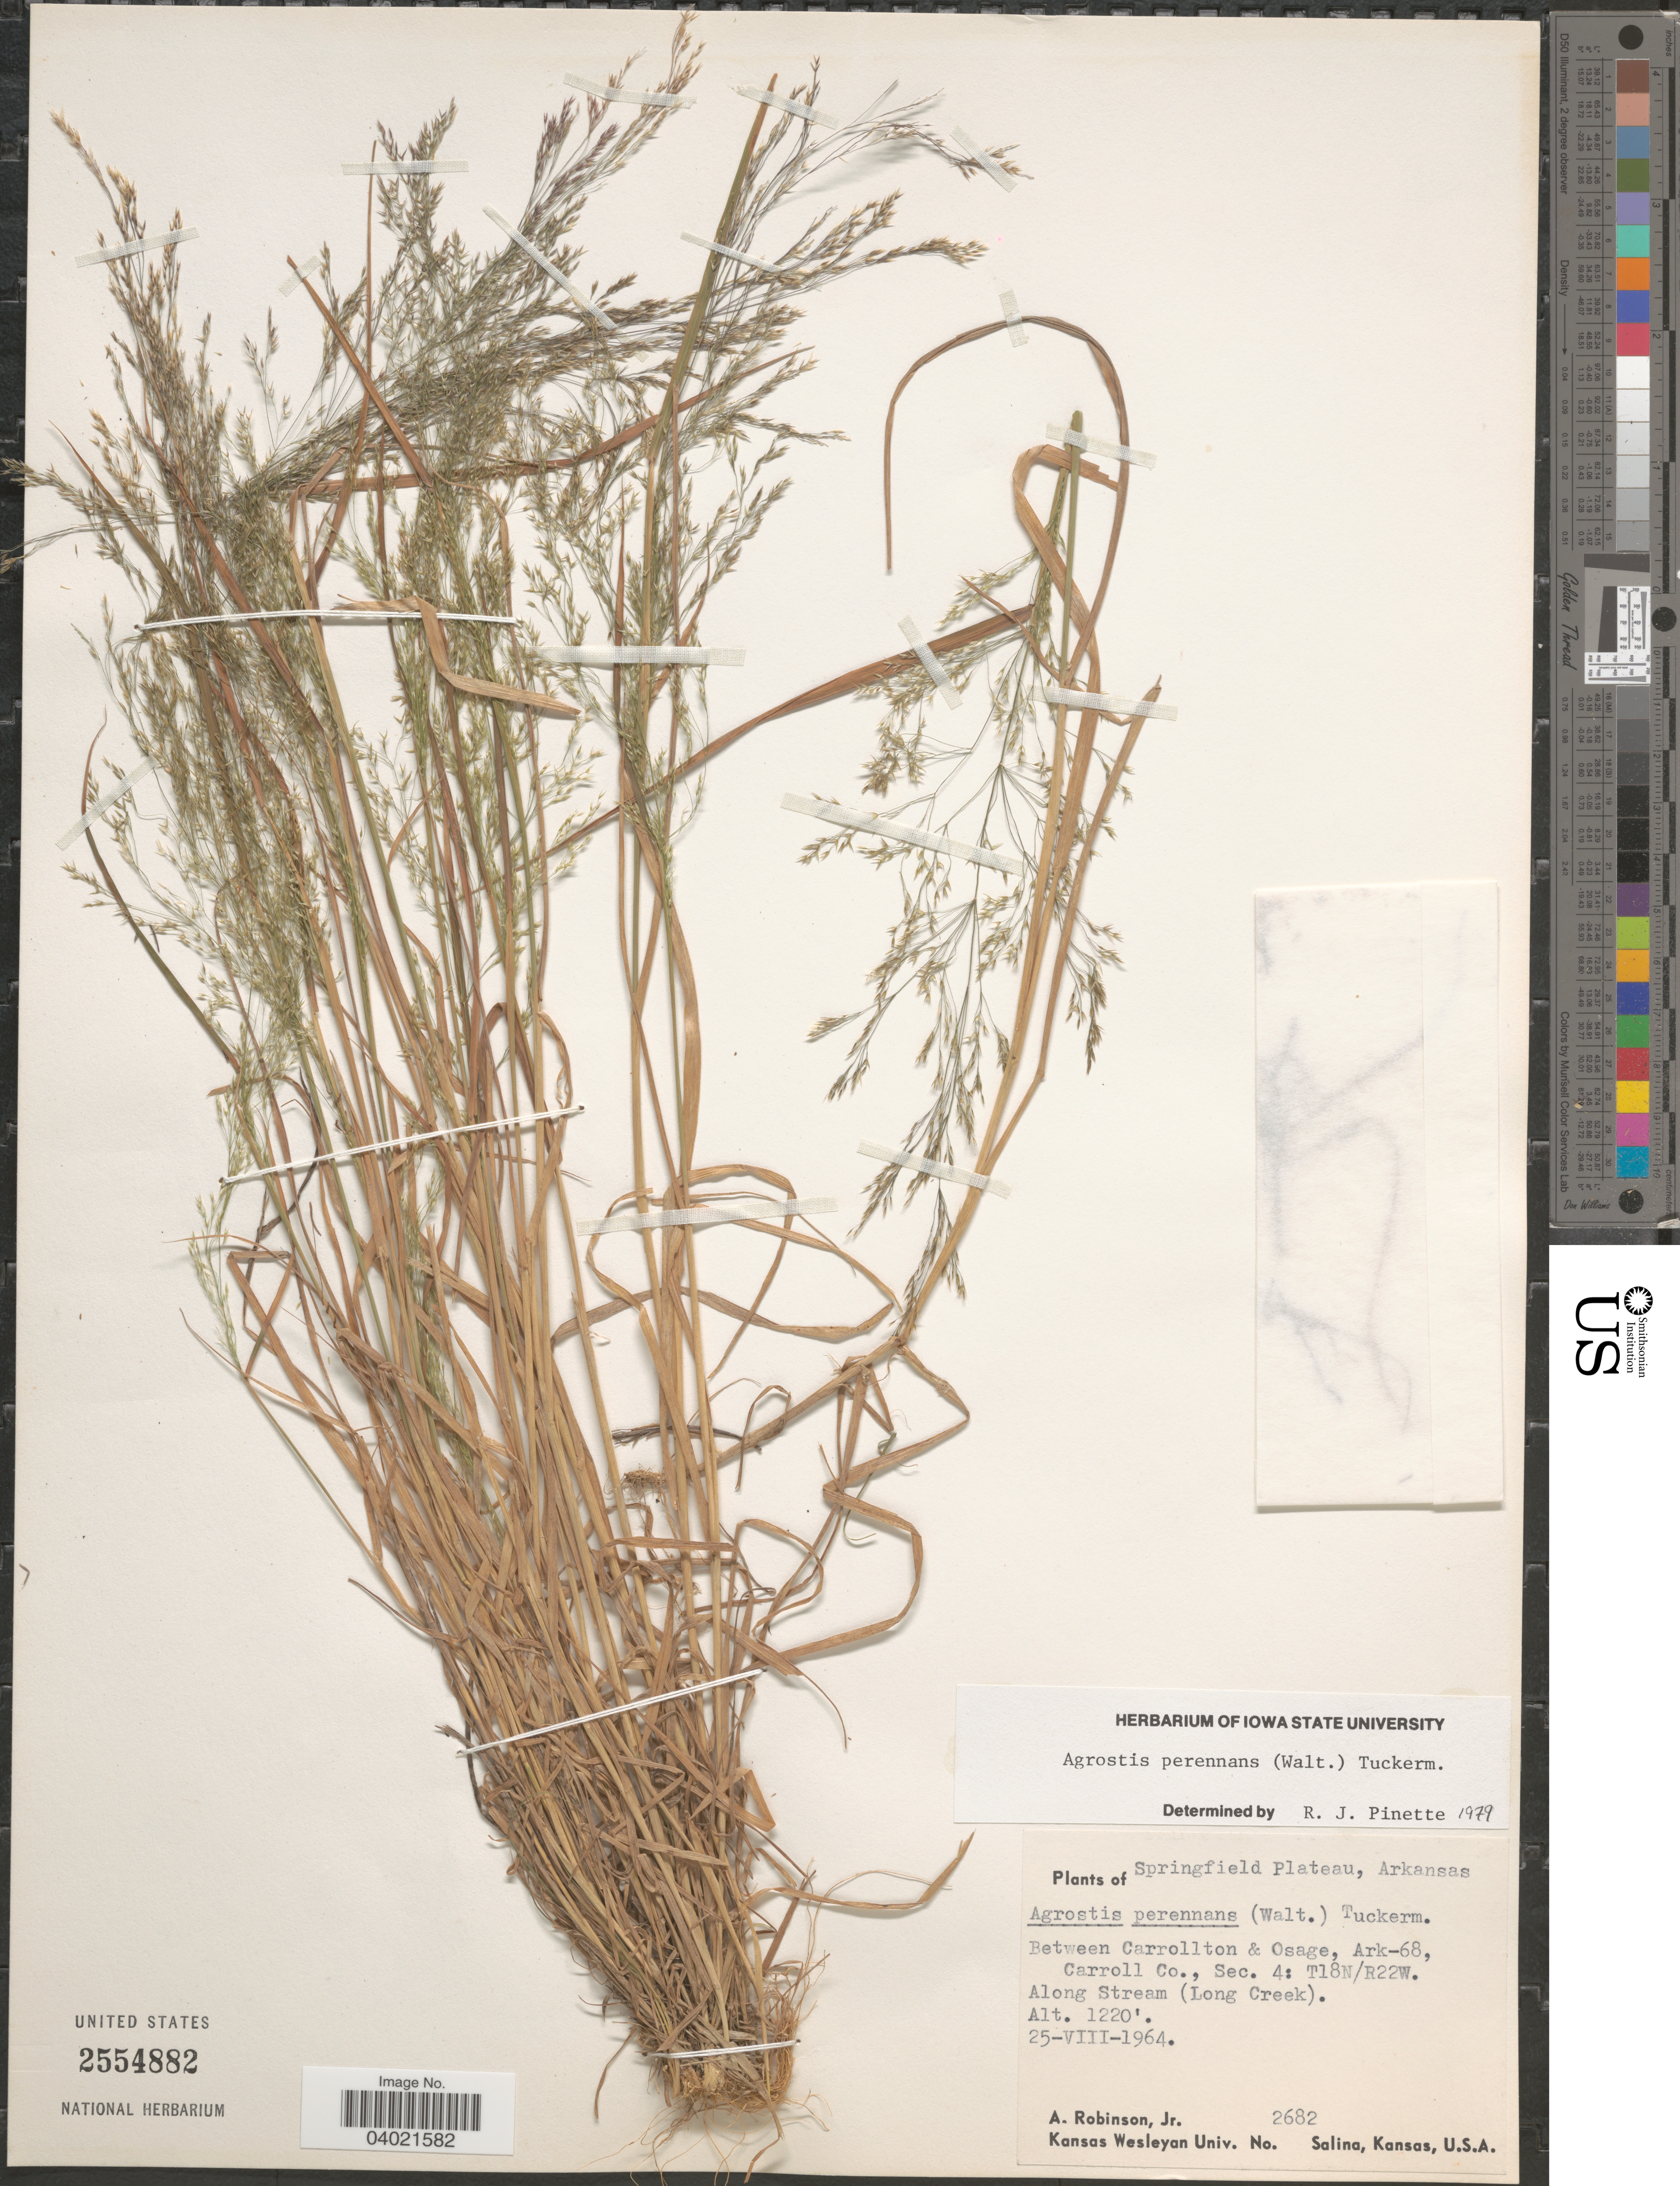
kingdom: Plantae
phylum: Tracheophyta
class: Liliopsida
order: Poales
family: Poaceae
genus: Agrostis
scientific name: Agrostis perennans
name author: (Walter) Tuck.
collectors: A. Robinson Jr.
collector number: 2682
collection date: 1964-08-25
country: United States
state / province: Arkansas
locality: Springfield Plateau. Between Carrollton & Osage, Ark-68, Carroll Co., Sec. 4: T18N/R22W. Along Stream (Long Creek).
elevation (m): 372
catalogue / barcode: US 2554882